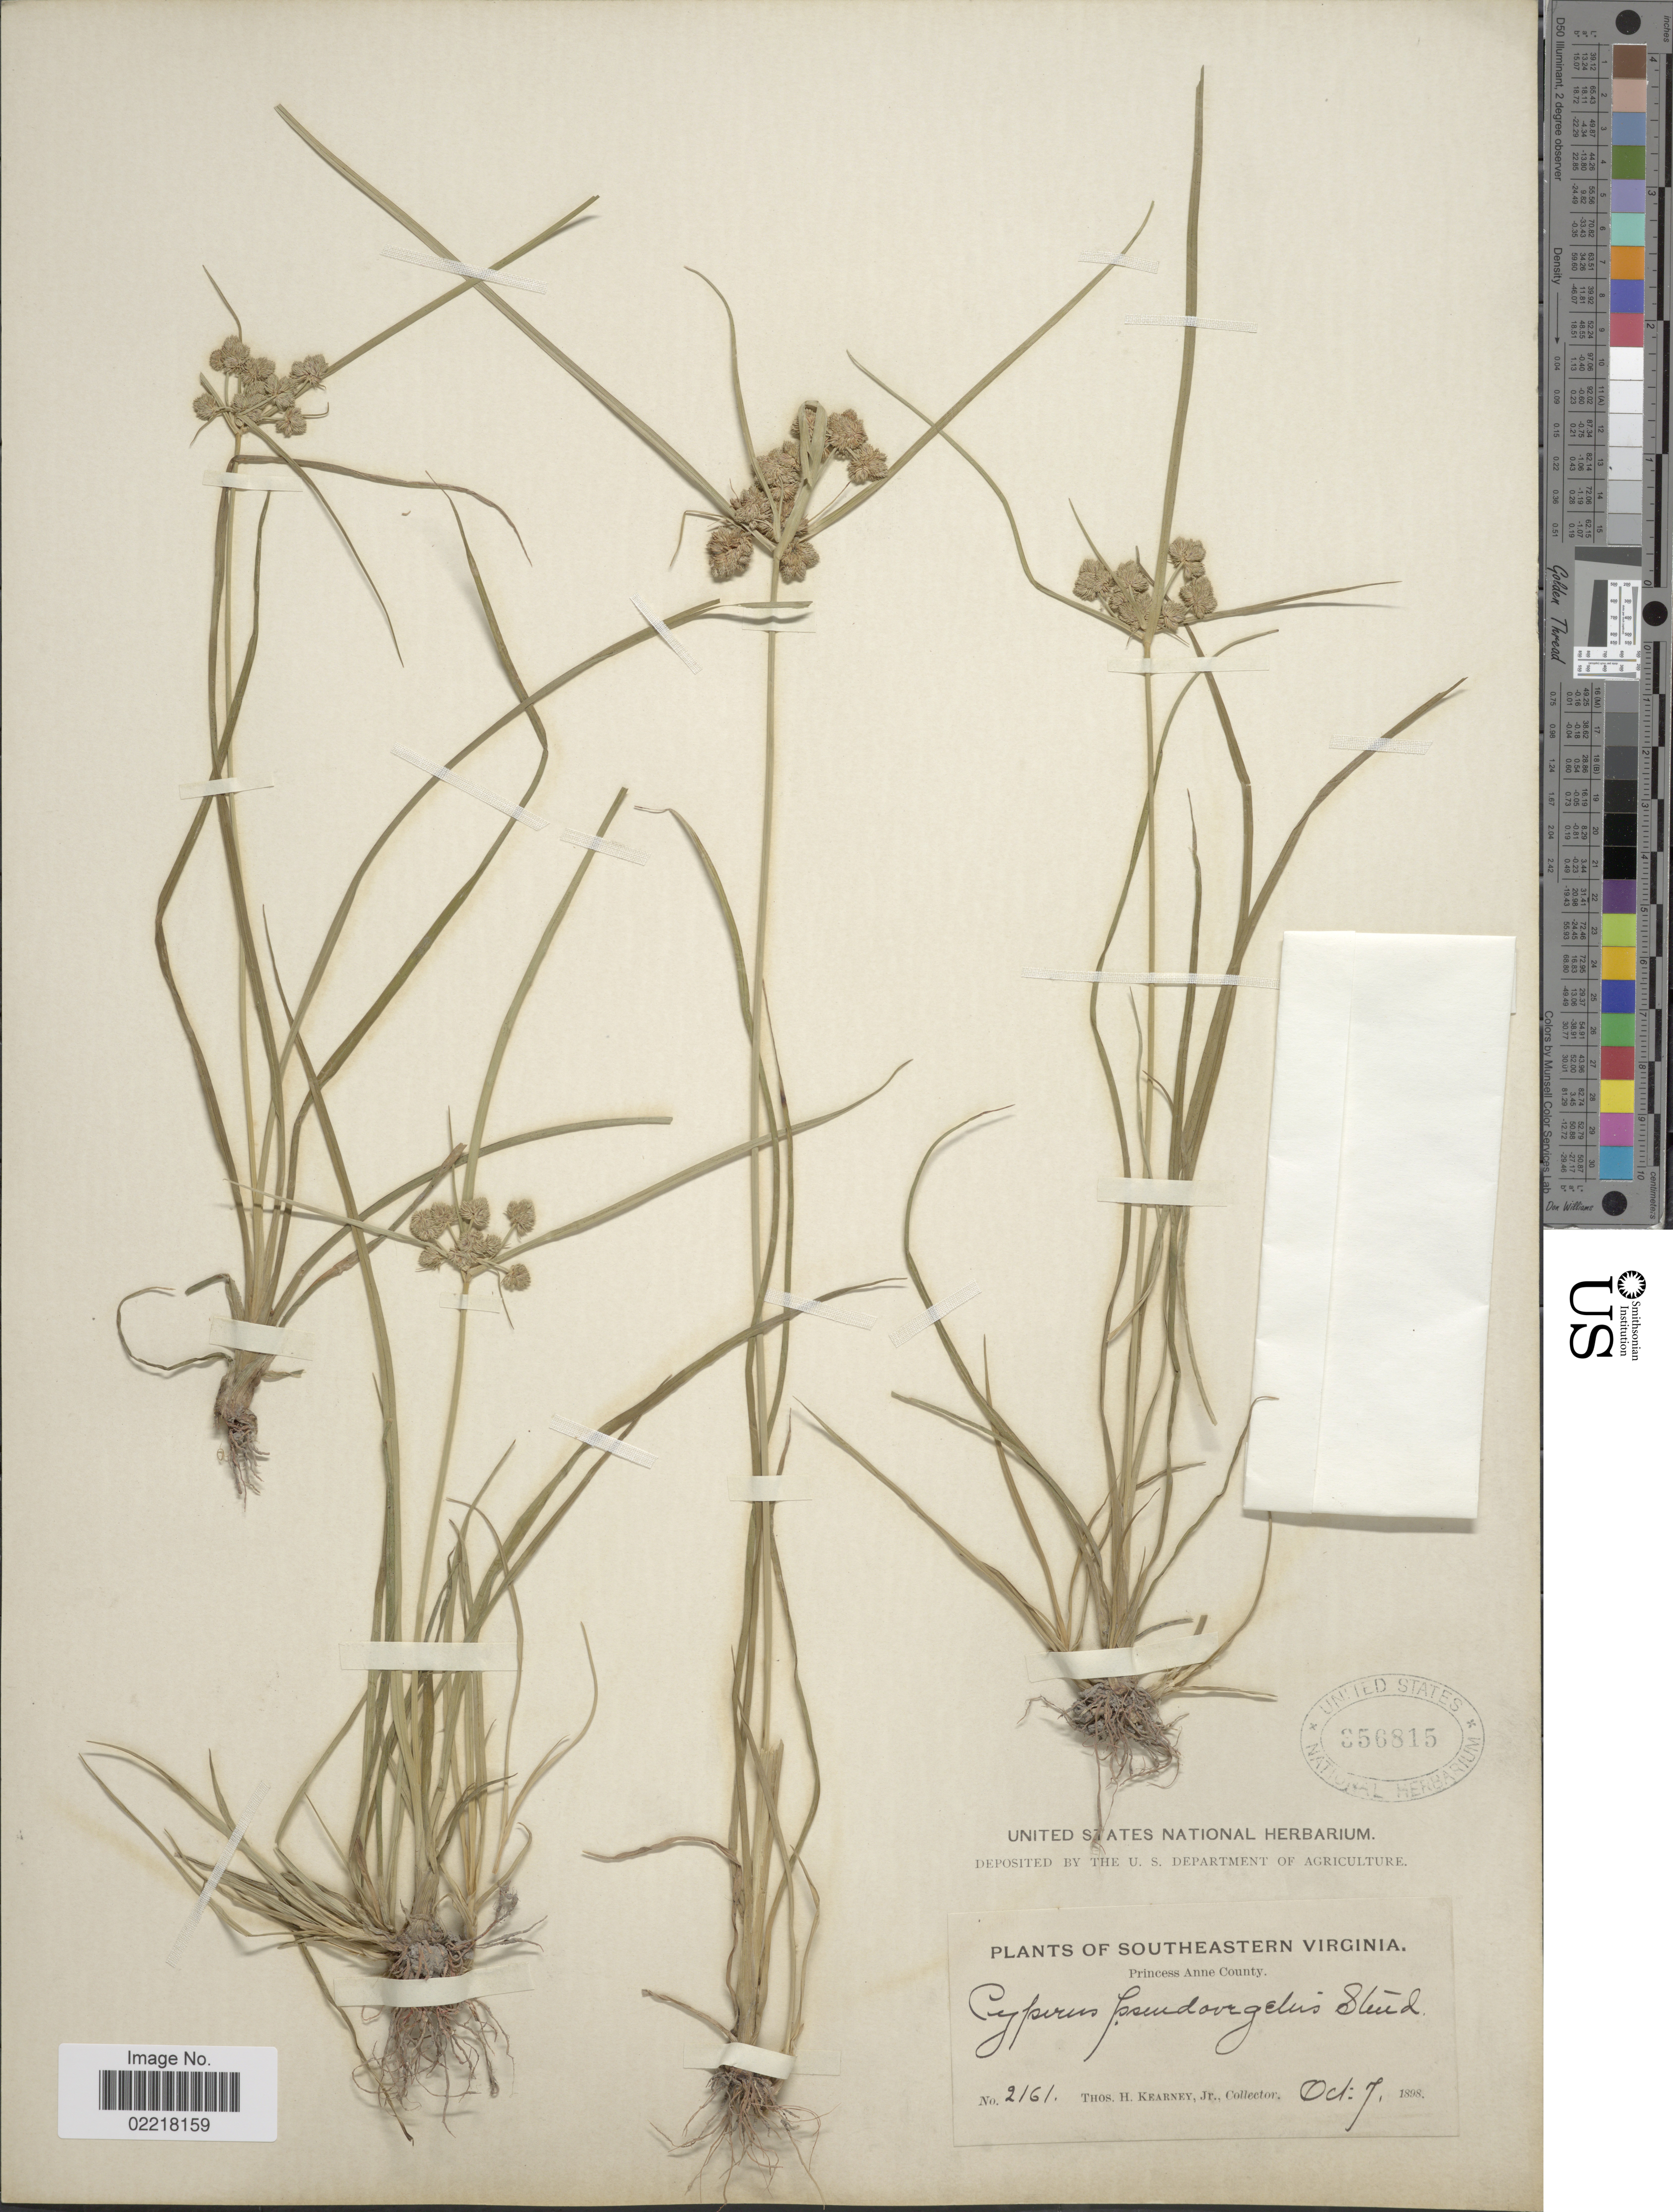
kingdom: Plantae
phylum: Tracheophyta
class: Liliopsida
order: Poales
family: Cyperaceae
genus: Cyperus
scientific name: Cyperus pseudovegetus Steud.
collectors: T. H. Kearney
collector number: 2161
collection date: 1898-10-07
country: United States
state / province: Virginia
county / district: City of Virginia Beach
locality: Southeastern Virginia. Princess Anne County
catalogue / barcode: US 356815